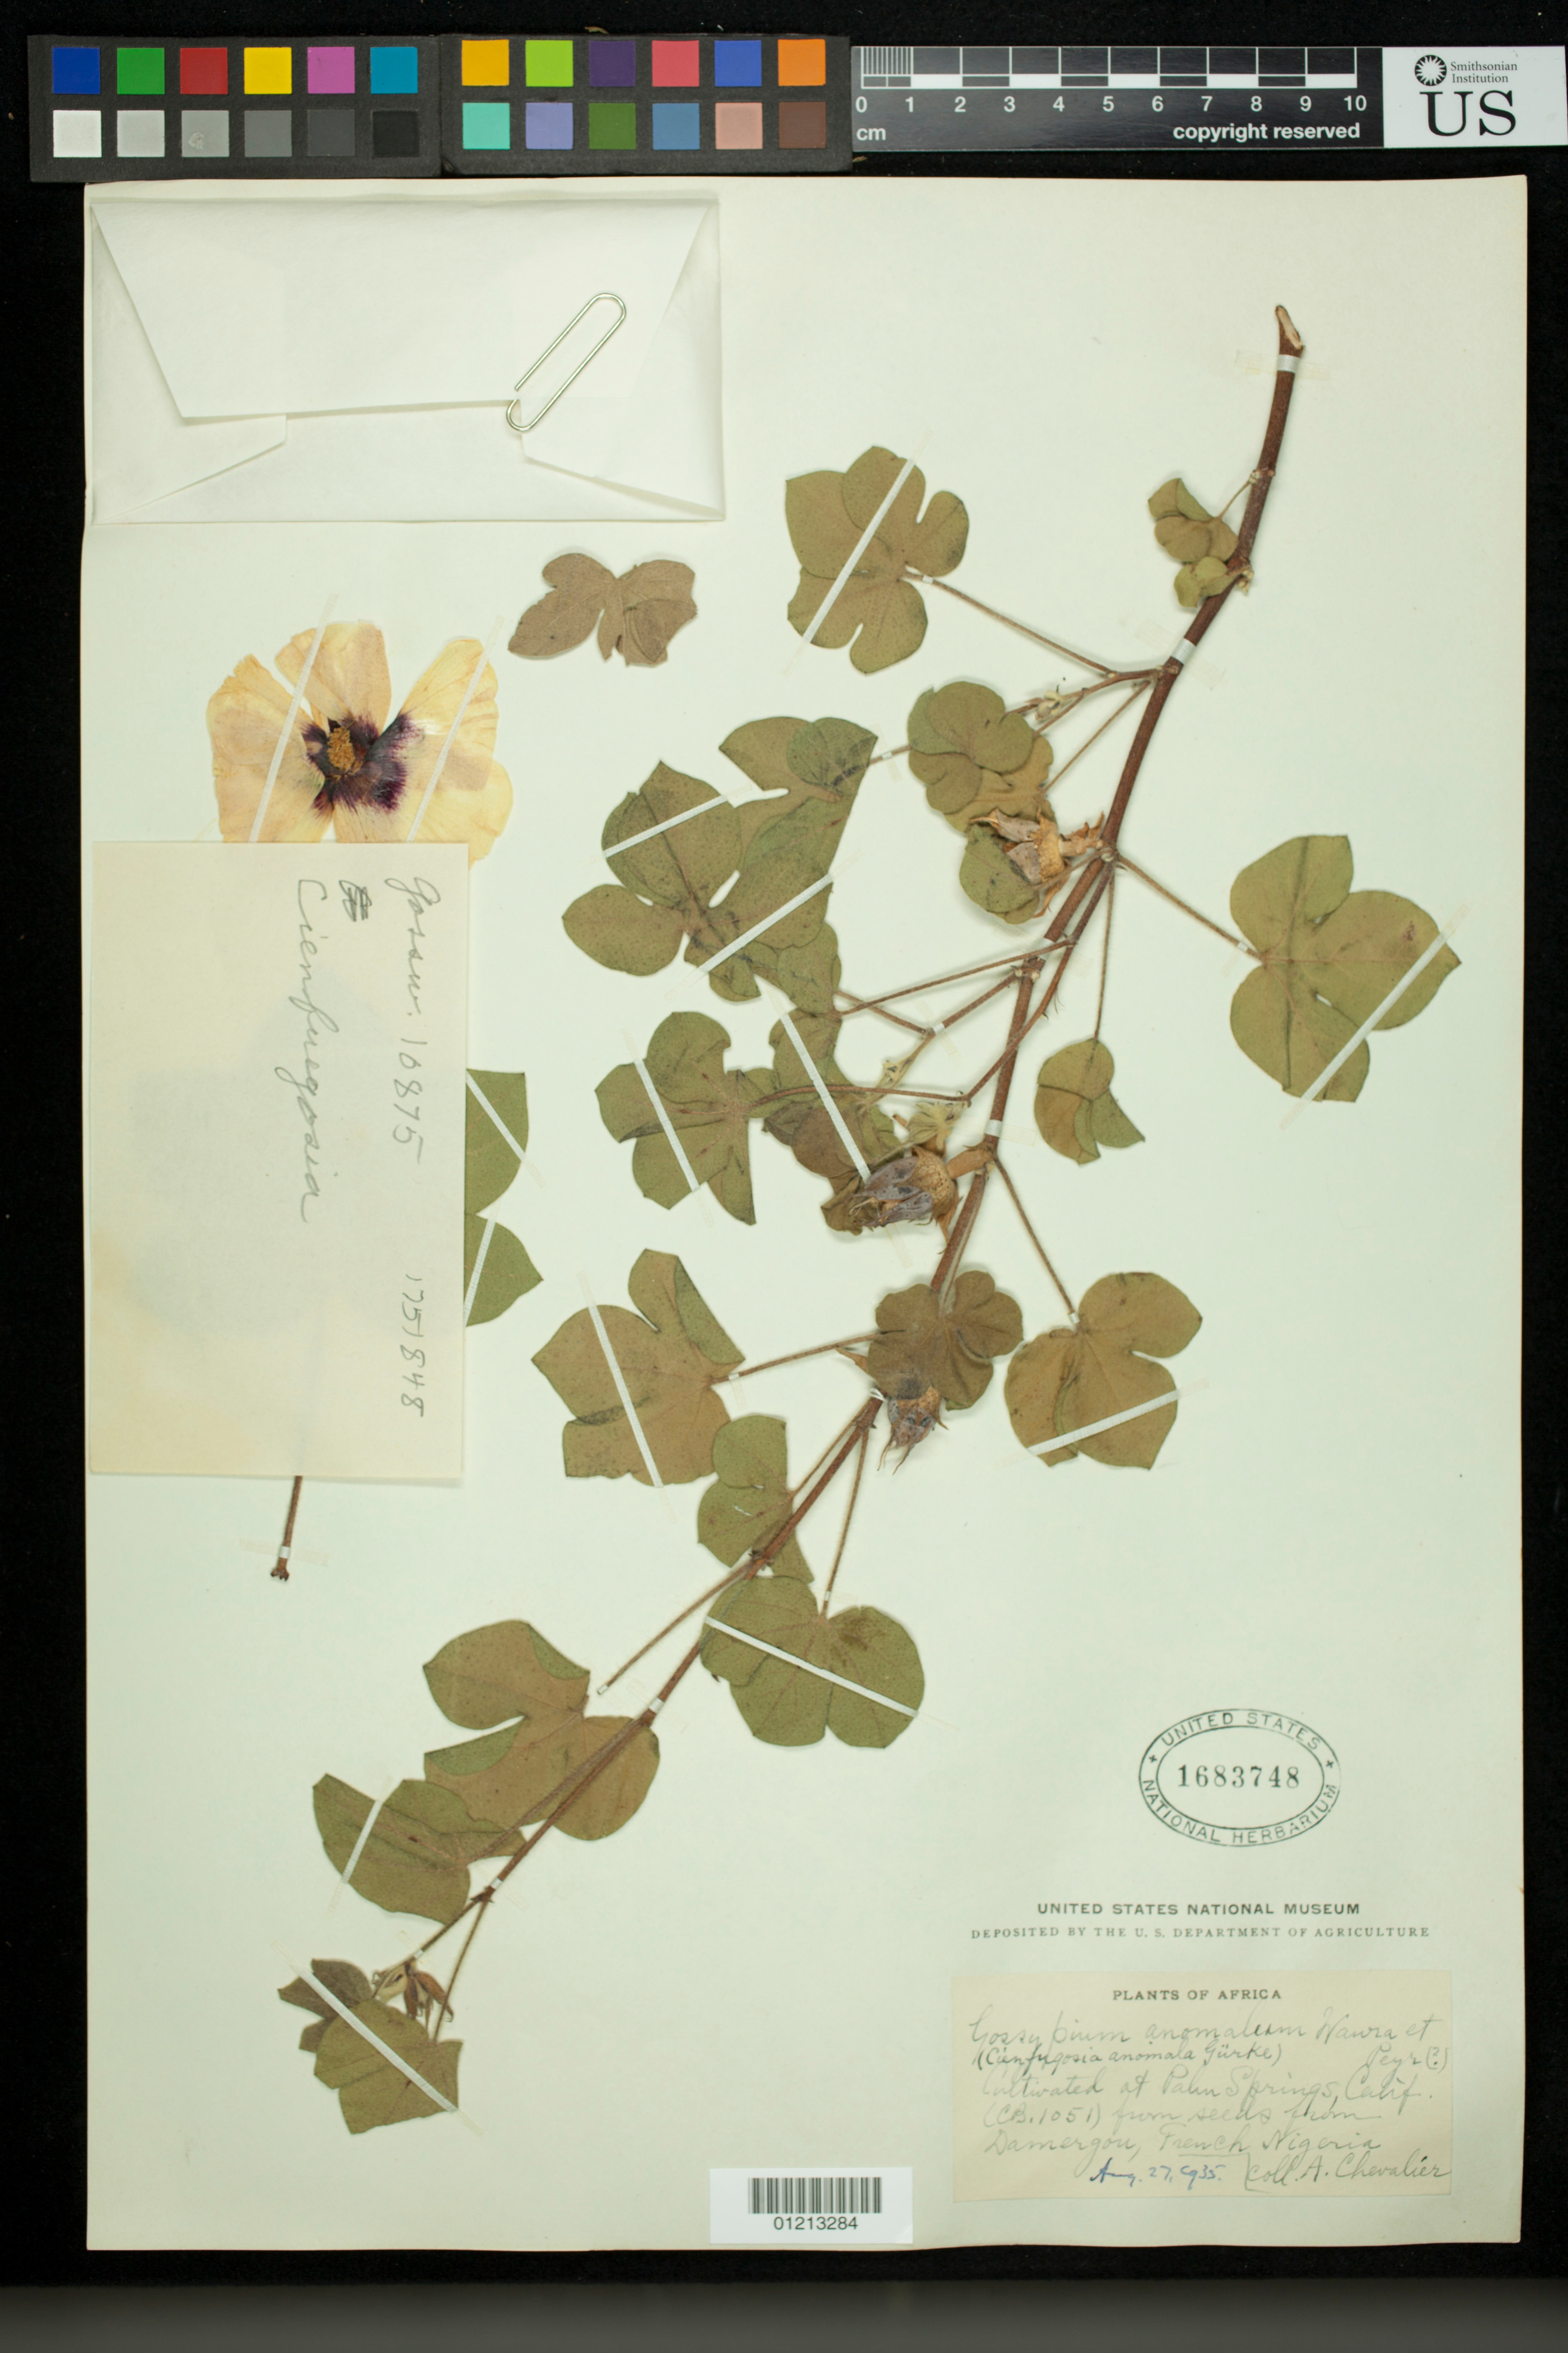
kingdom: Plantae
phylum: Tracheophyta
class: Magnoliopsida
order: Malvales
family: Malvaceae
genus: Gossypium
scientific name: Gossypium anomalum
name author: Wawra & Peyr.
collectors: A. J. Chevalier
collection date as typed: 27 Aug 1935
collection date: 1935-08-27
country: United States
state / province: California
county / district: Riverside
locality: Cultivated at Palm Springs, Calif. (CB.1051) from seeds from Damergou, French Nigeria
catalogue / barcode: US 1683748